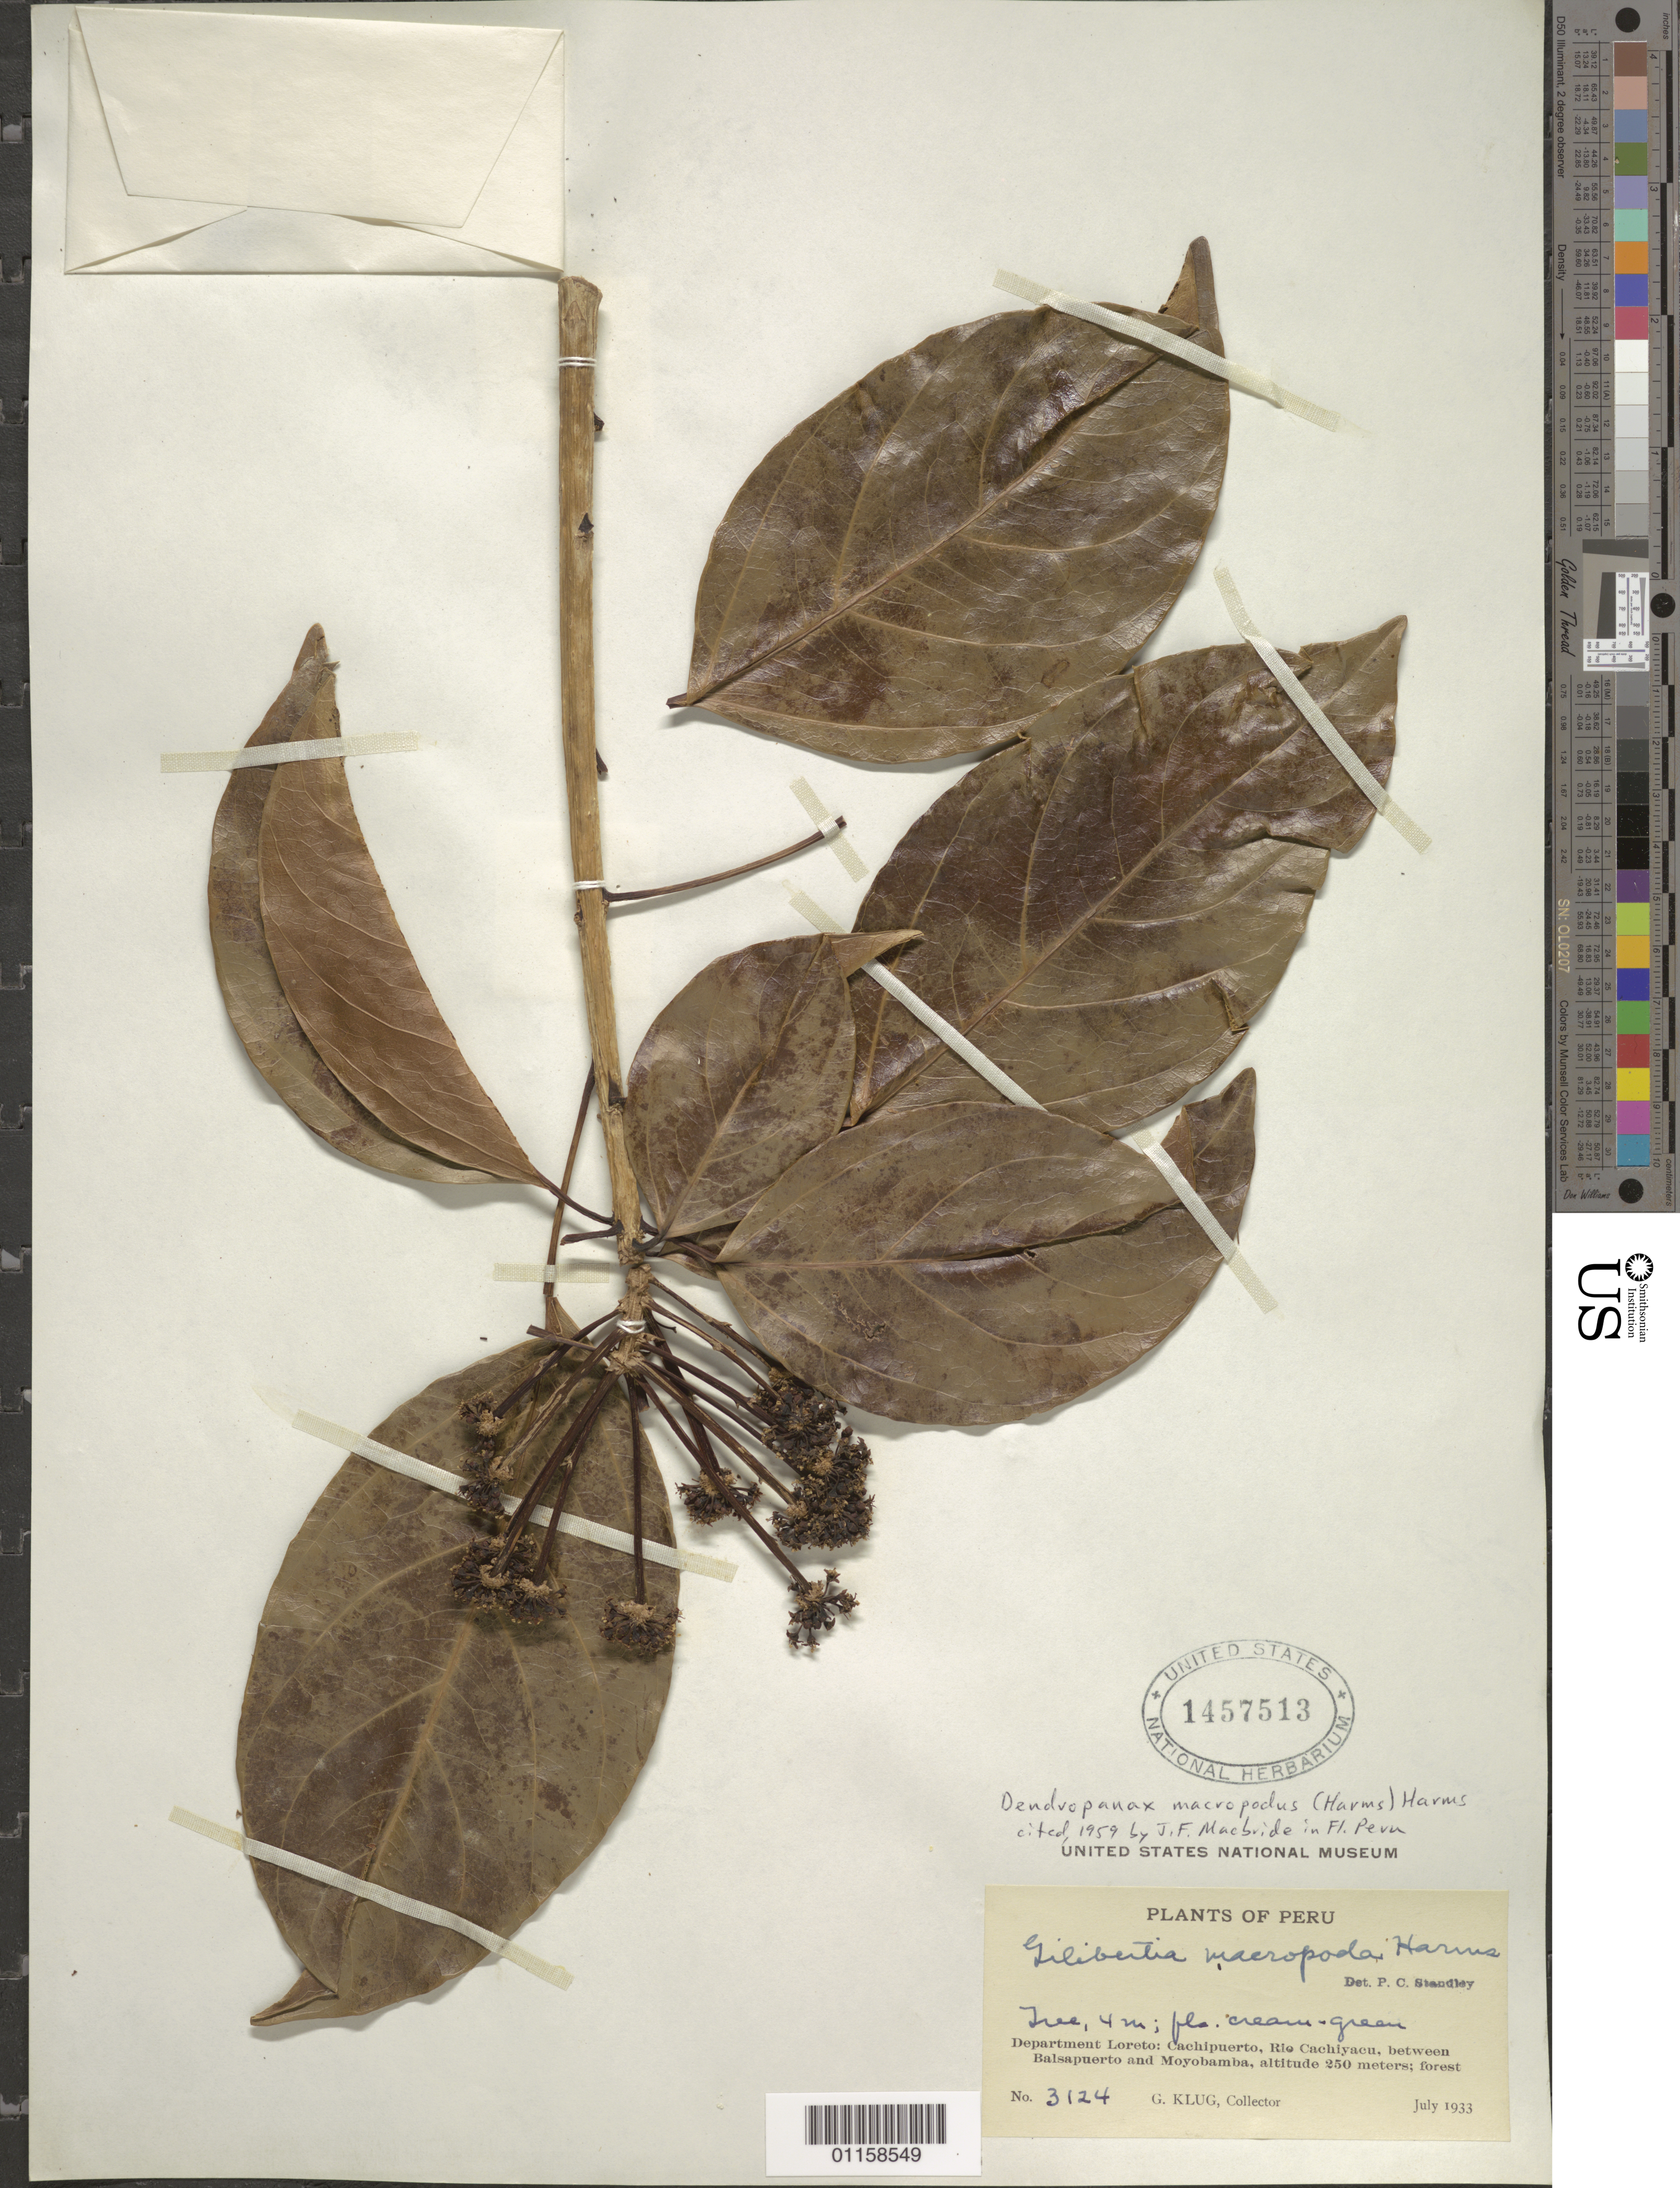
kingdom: Plantae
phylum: Tracheophyta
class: Magnoliopsida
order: Apiales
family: Araliaceae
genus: Dendropanax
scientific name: Dendropanax macropodus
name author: (Harms) Harms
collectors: G. Klug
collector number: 3124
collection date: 1933-07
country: Peru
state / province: Loreto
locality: Cachipuerto, Rio Cachiyacu, between Balsapuerto and Moyobamba.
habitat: Tree. Forest.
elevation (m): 250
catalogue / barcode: US 1457513